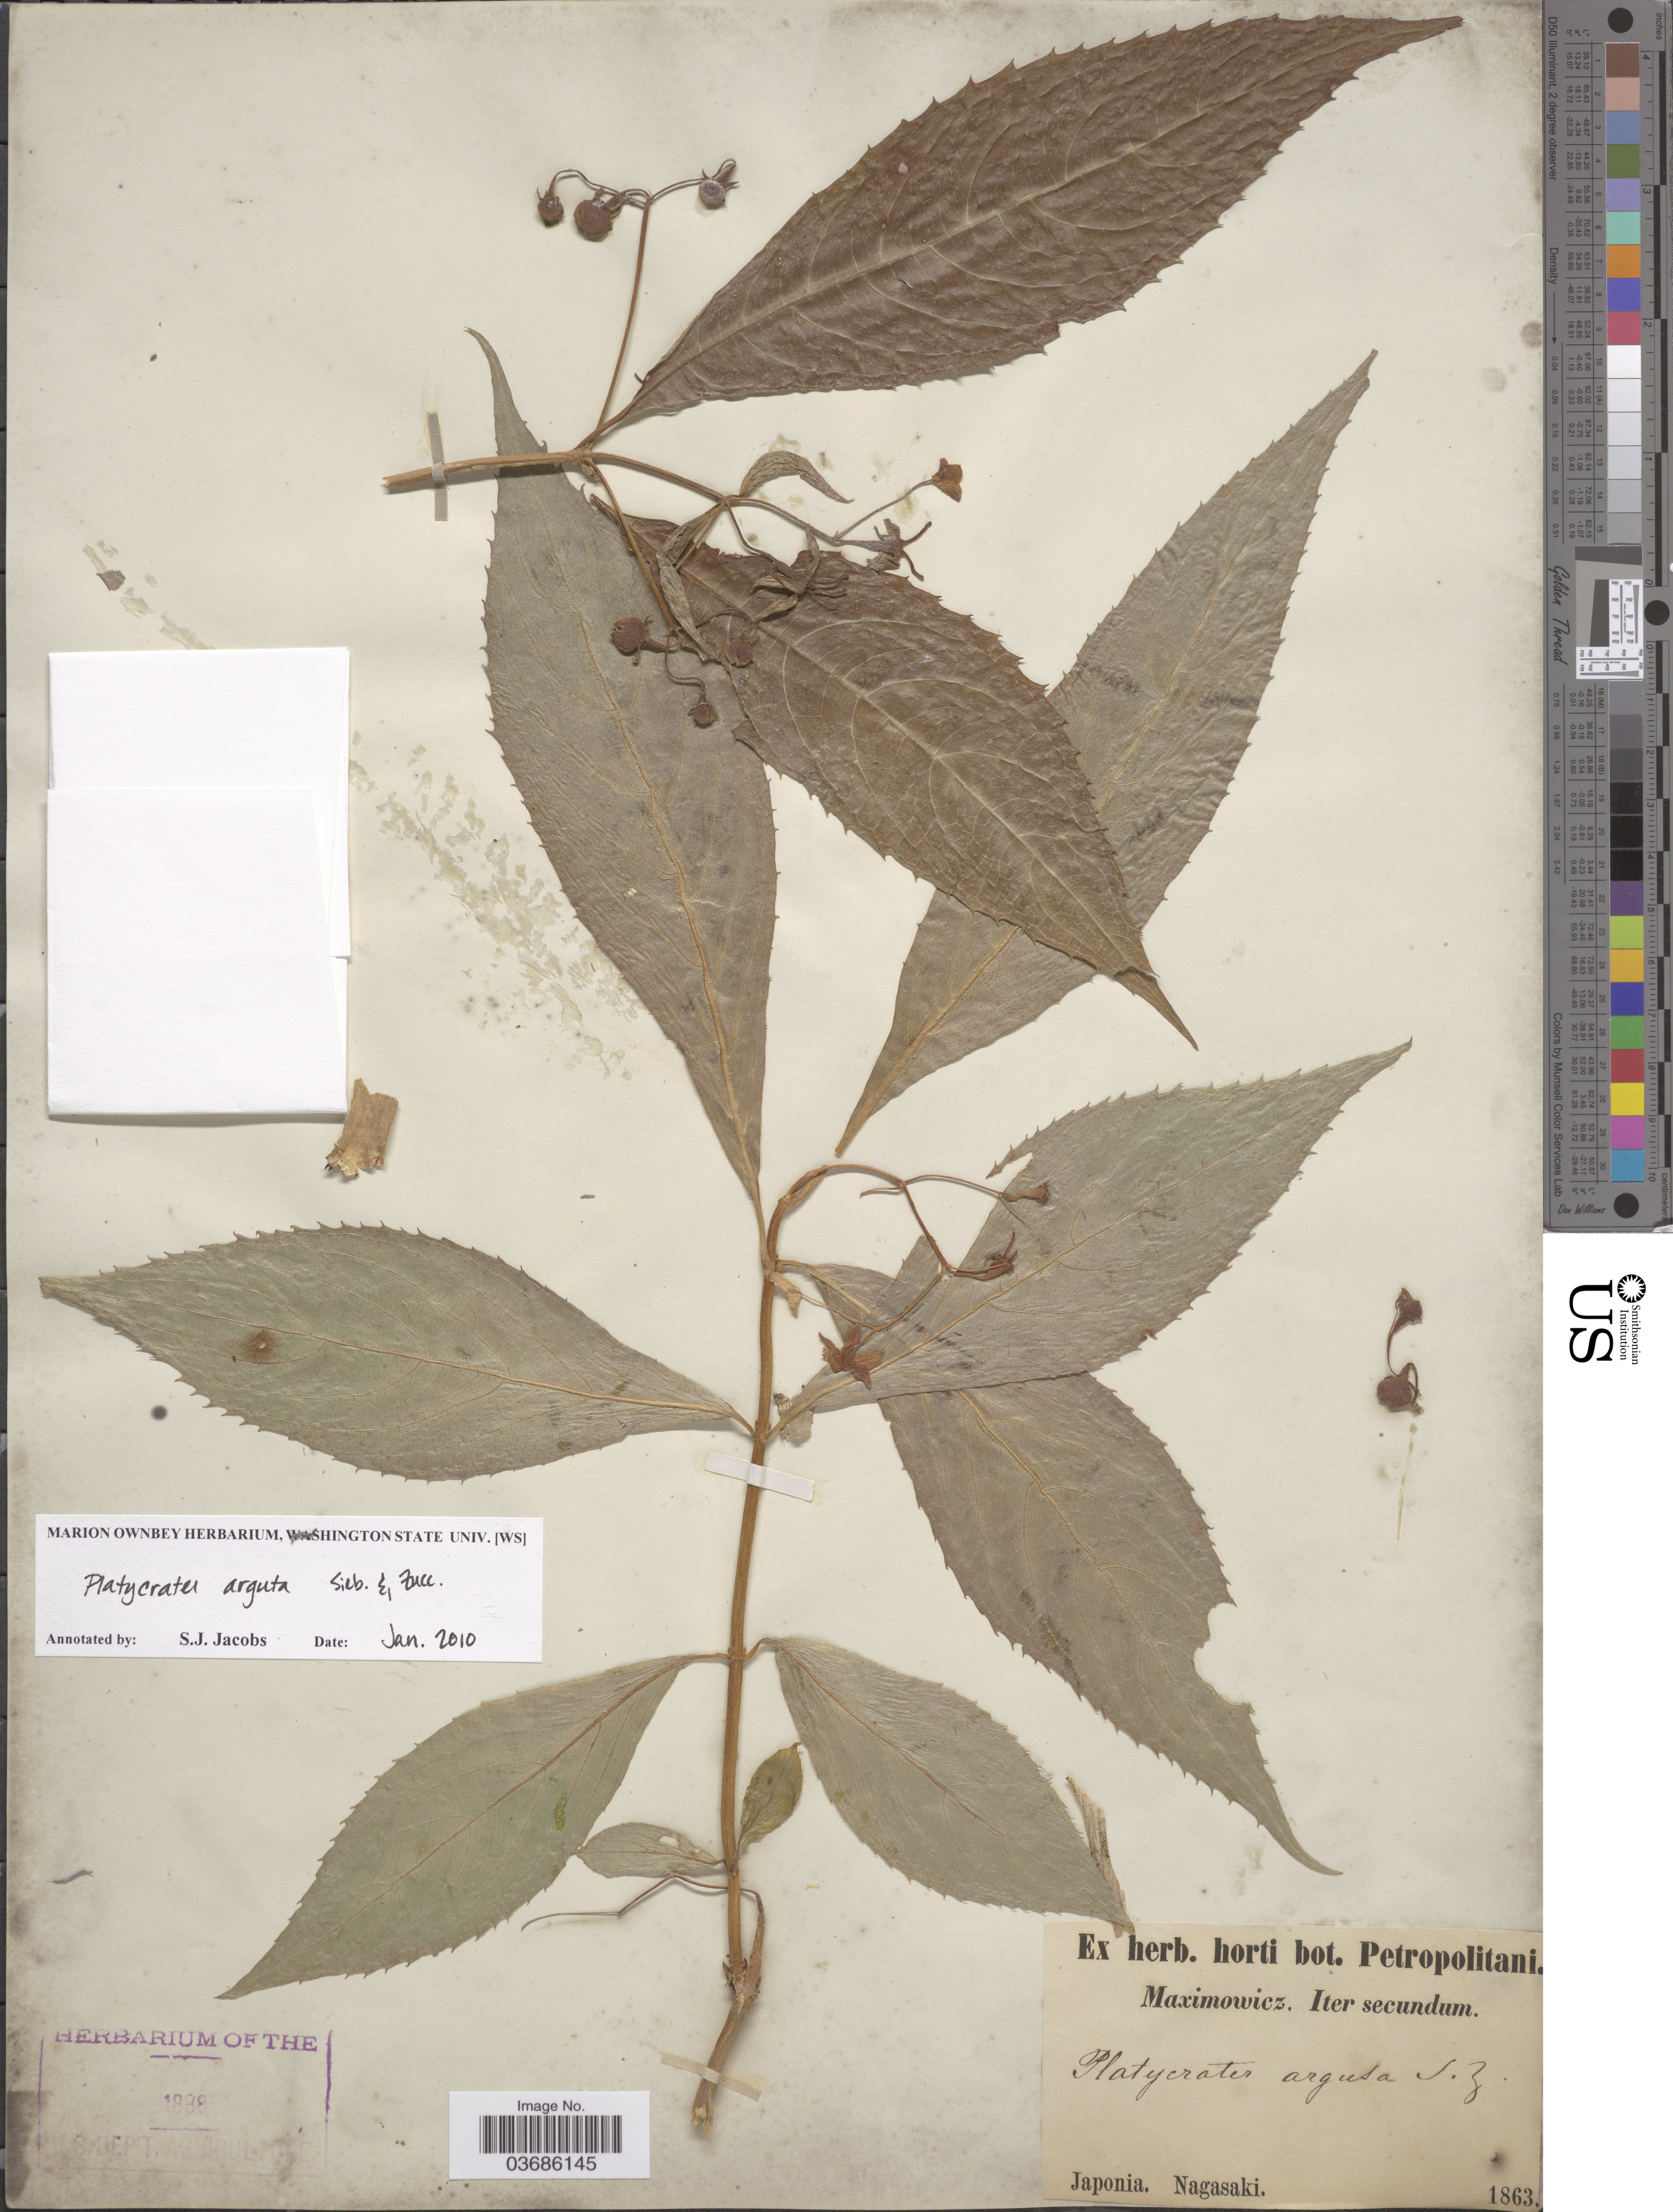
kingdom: Plantae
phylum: Tracheophyta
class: Magnoliopsida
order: Cornales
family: Hydrangeaceae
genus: Hydrangea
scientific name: Hydrangea platyarguta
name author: Y. De Smet & C. Granados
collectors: Maximowicz, --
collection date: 1863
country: Japan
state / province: Nagasaki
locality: Iter secundum.